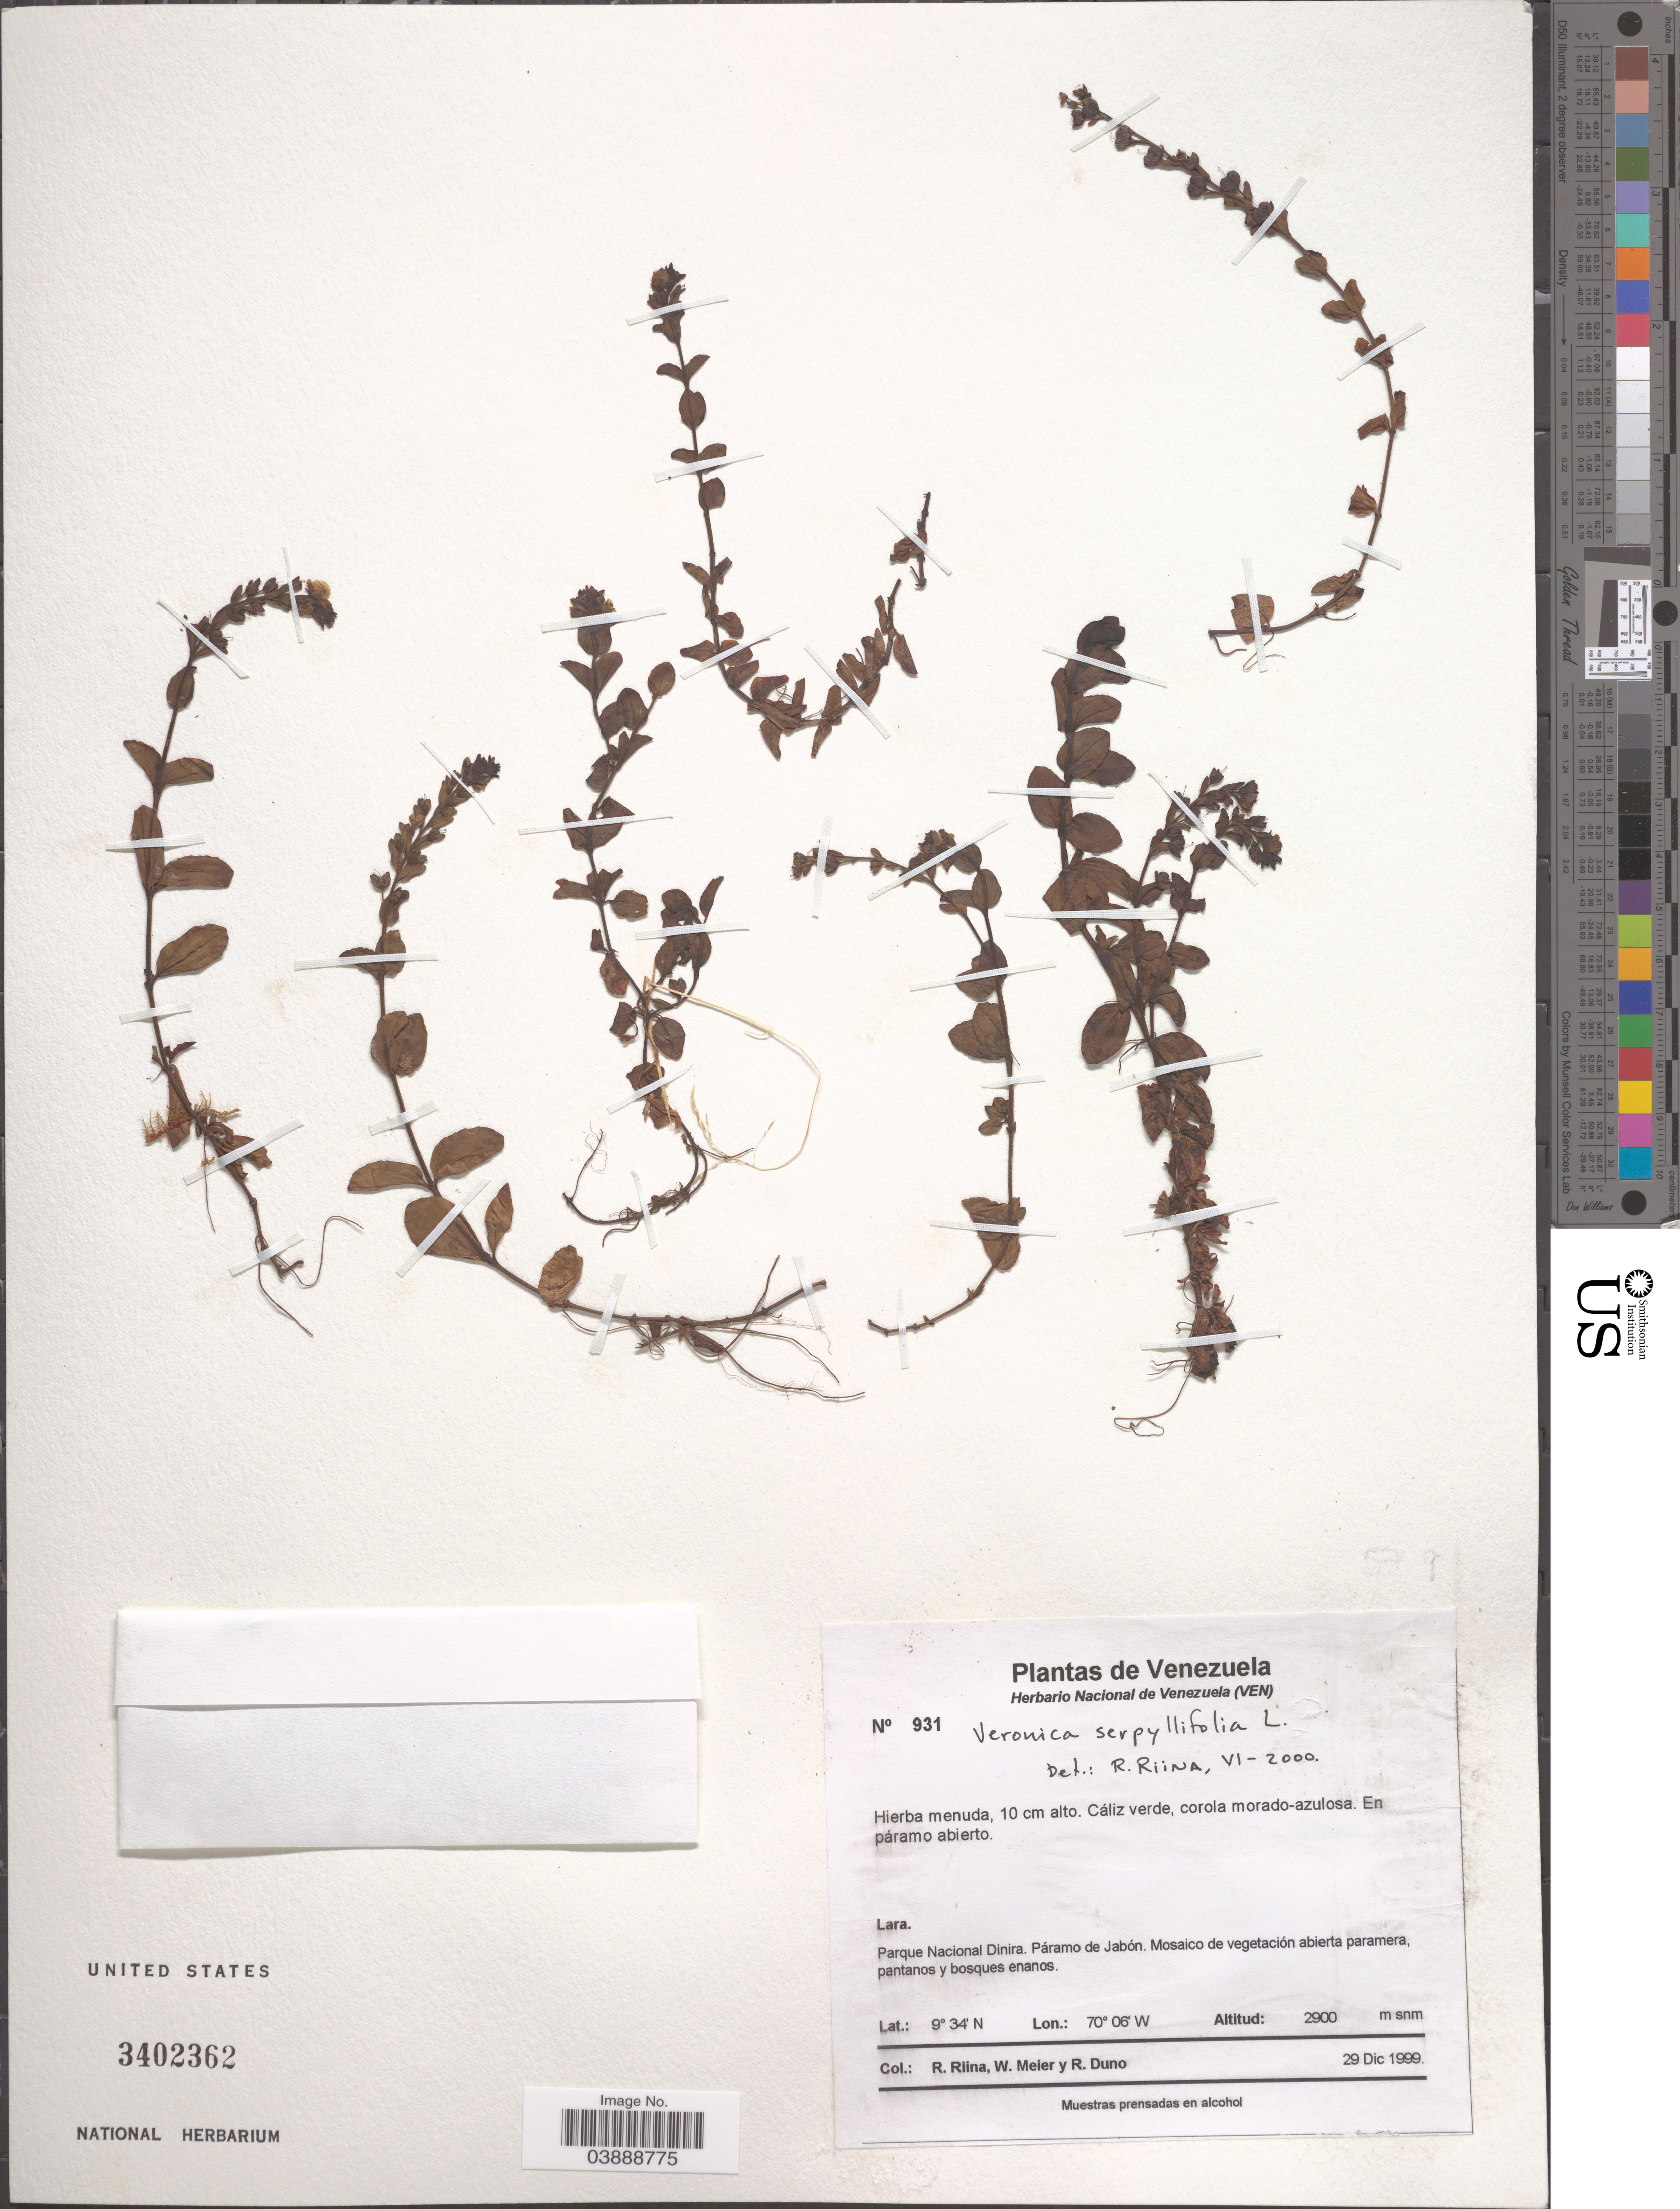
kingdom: Plantae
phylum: Tracheophyta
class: Magnoliopsida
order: Lamiales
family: Plantaginaceae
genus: Veronica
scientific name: Veronica serpyllifolia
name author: L.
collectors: R. Riina, W. Meier & R. Duno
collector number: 931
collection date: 1999-12-29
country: Venezuela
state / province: Lara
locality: Parque Nacional Dinira. Páramo de Jabón.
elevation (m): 2900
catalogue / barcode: US 3402362